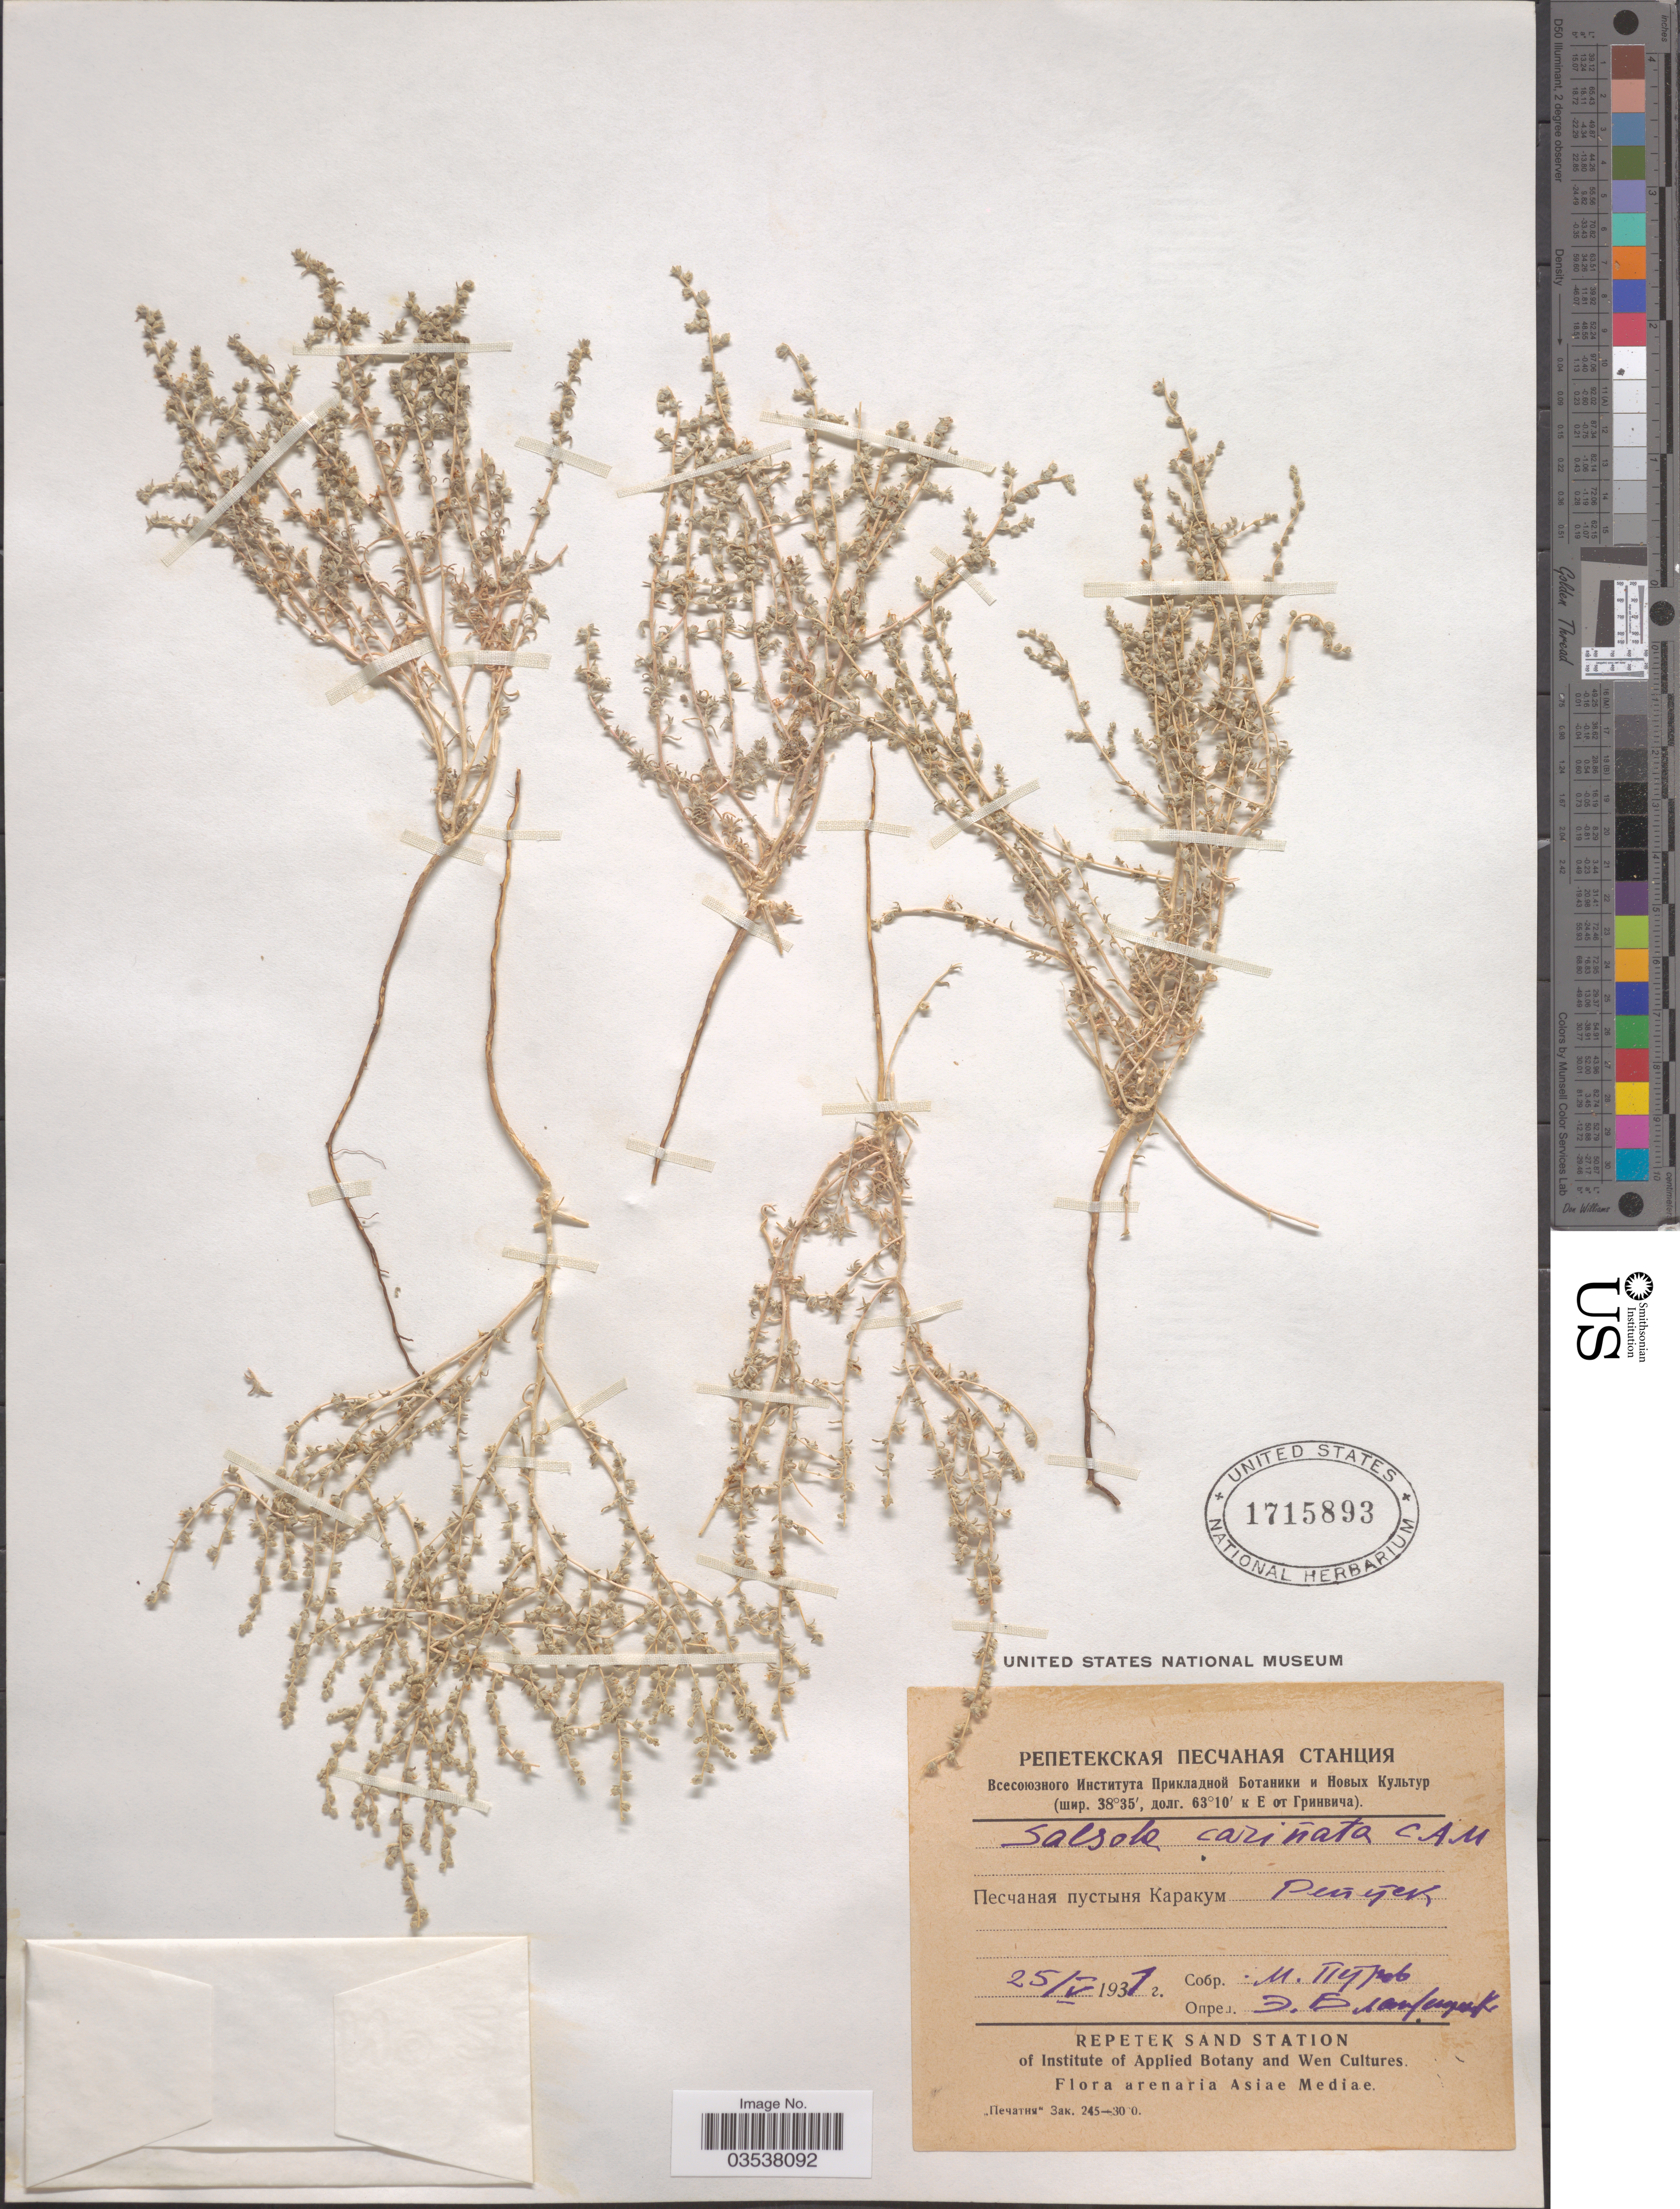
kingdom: Plantae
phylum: Tracheophyta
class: Magnoliopsida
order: Caryophyllales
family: Amaranthaceae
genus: Caroxylon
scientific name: Caroxylon turkestanicum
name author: (Litv.) Akhani & Roalson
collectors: M. Petrov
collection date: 1937-05-25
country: Turkmenistan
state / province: Lebap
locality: Karakum Desert, Repetek.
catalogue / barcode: US 1715893